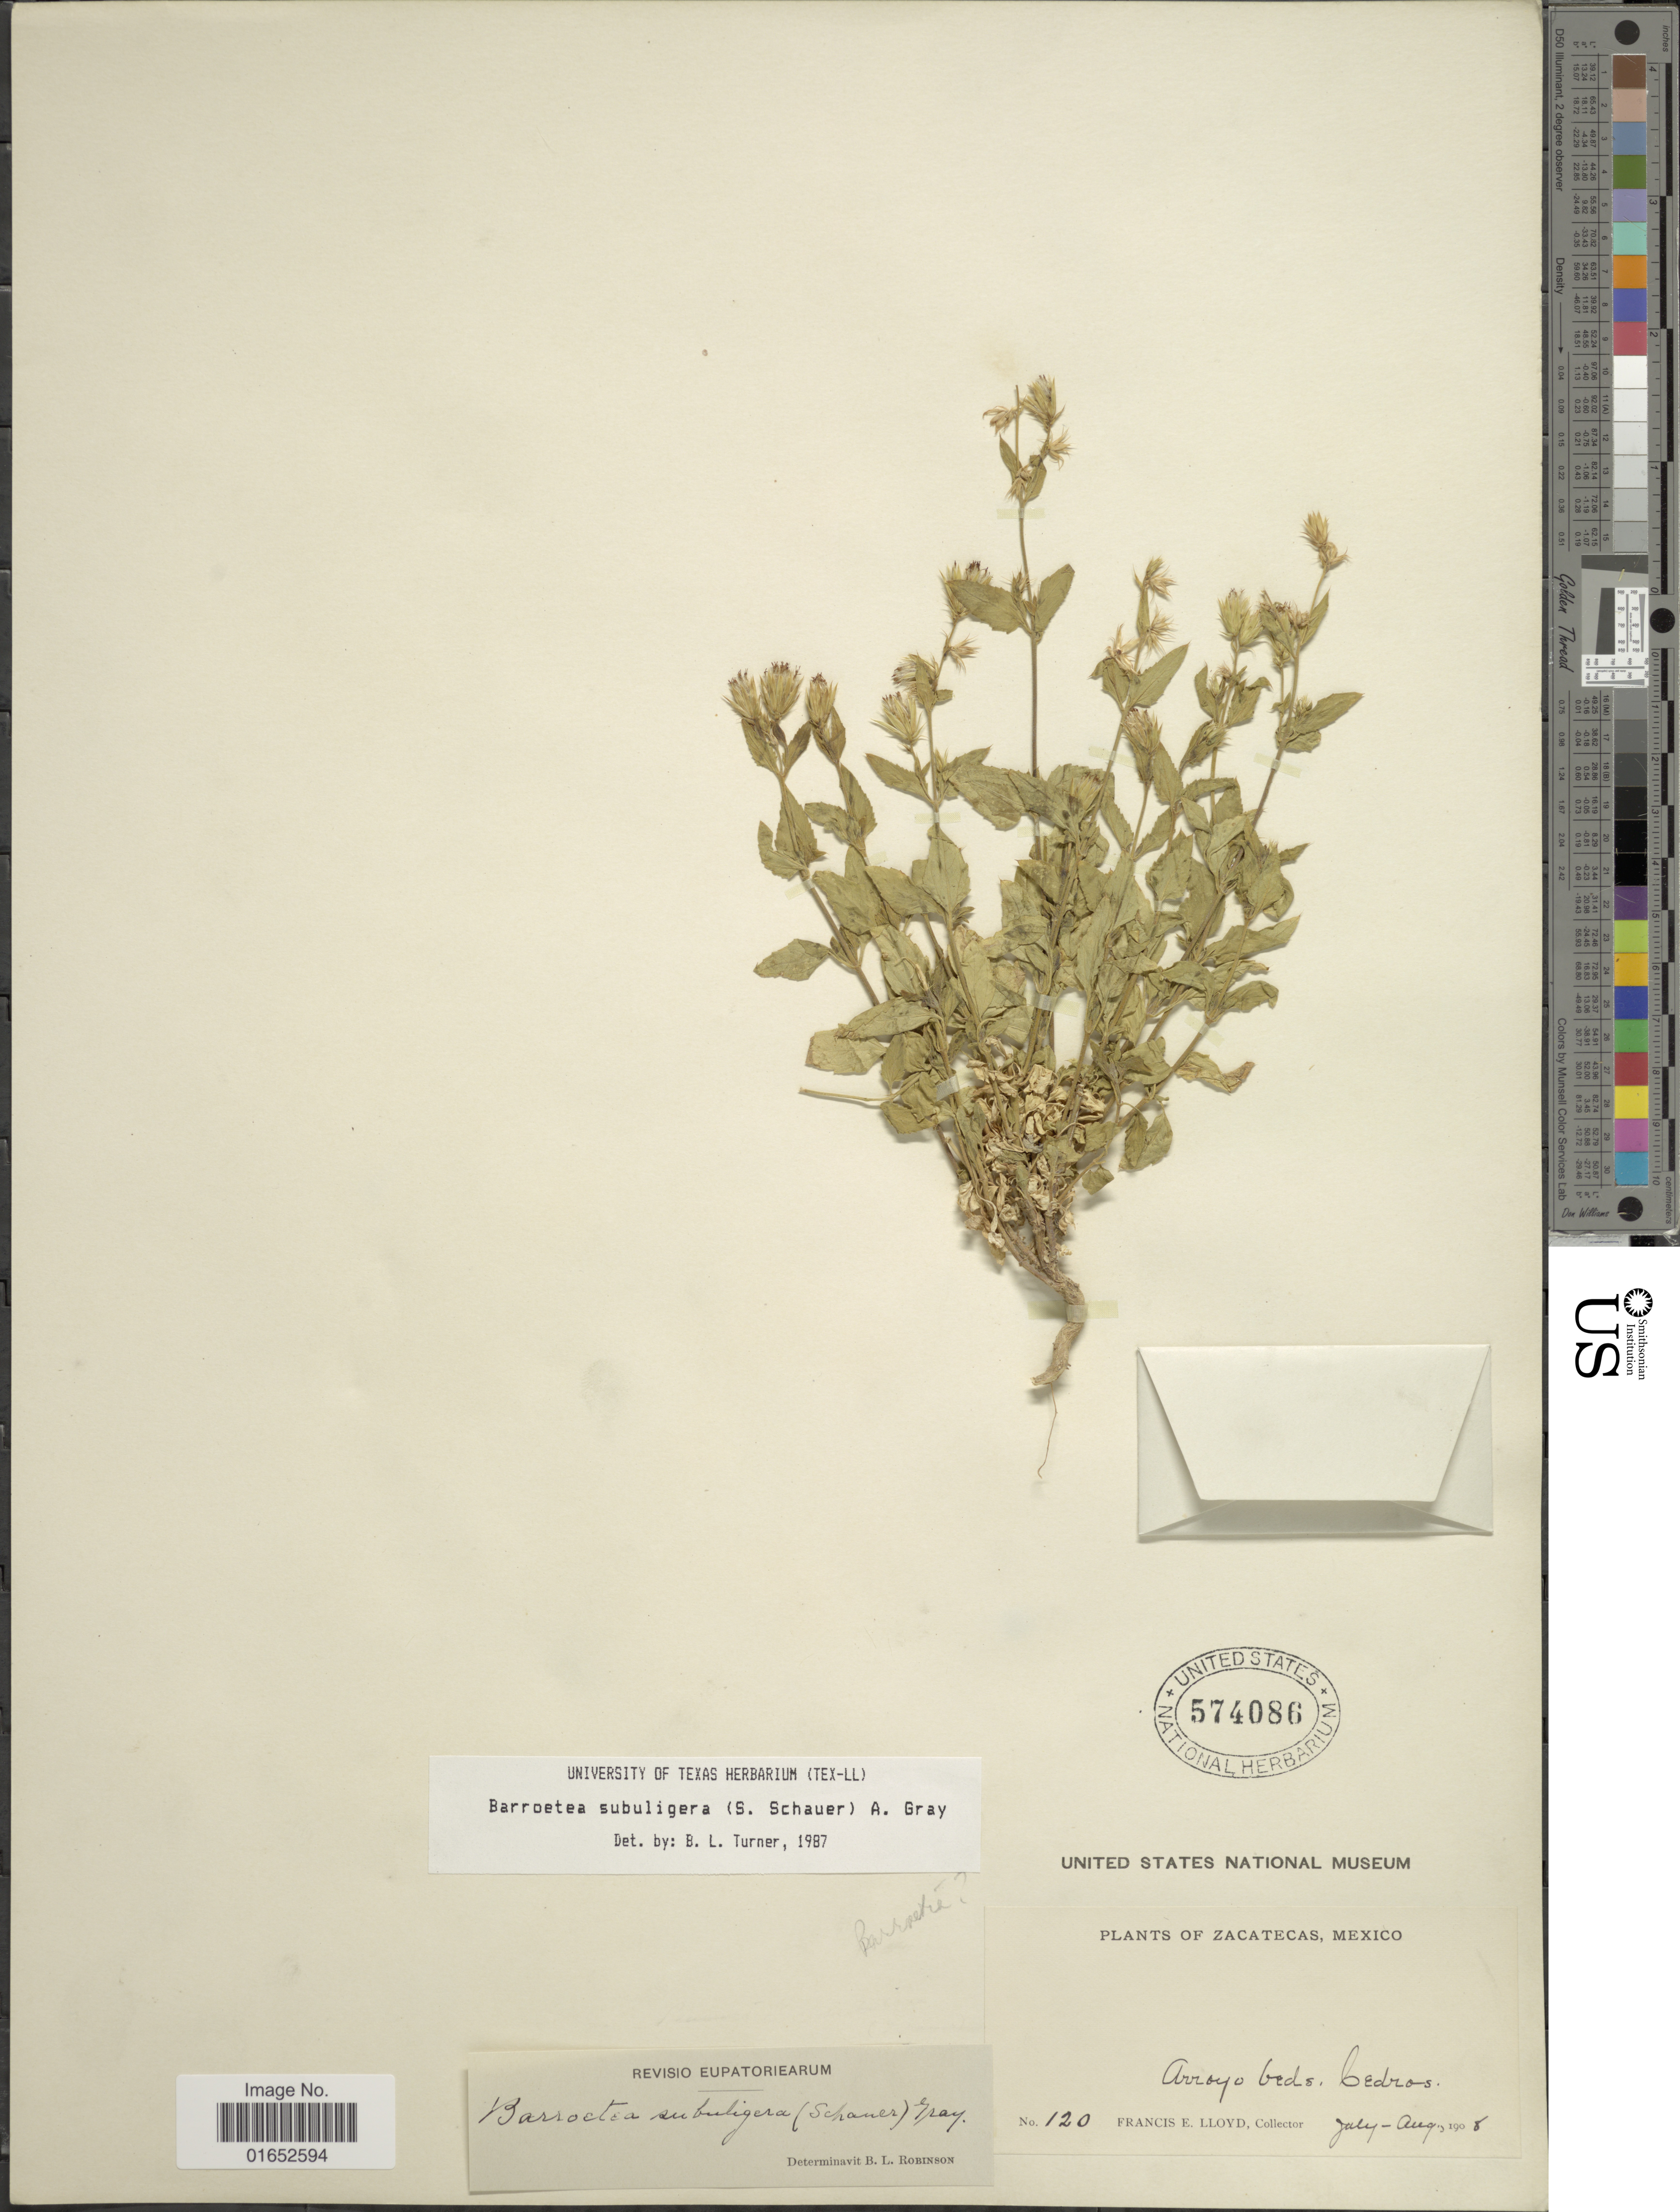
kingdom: Plantae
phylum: Tracheophyta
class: Magnoliopsida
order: Asterales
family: Asteraceae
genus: Barroetea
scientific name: Barroetea subuligera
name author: (S. Schauer) A. Gray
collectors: Lloyd, C. E.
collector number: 120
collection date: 1908-07/1908-08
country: Mexico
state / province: Zacatecas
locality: Arroyo bed, Cedras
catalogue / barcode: US 574086